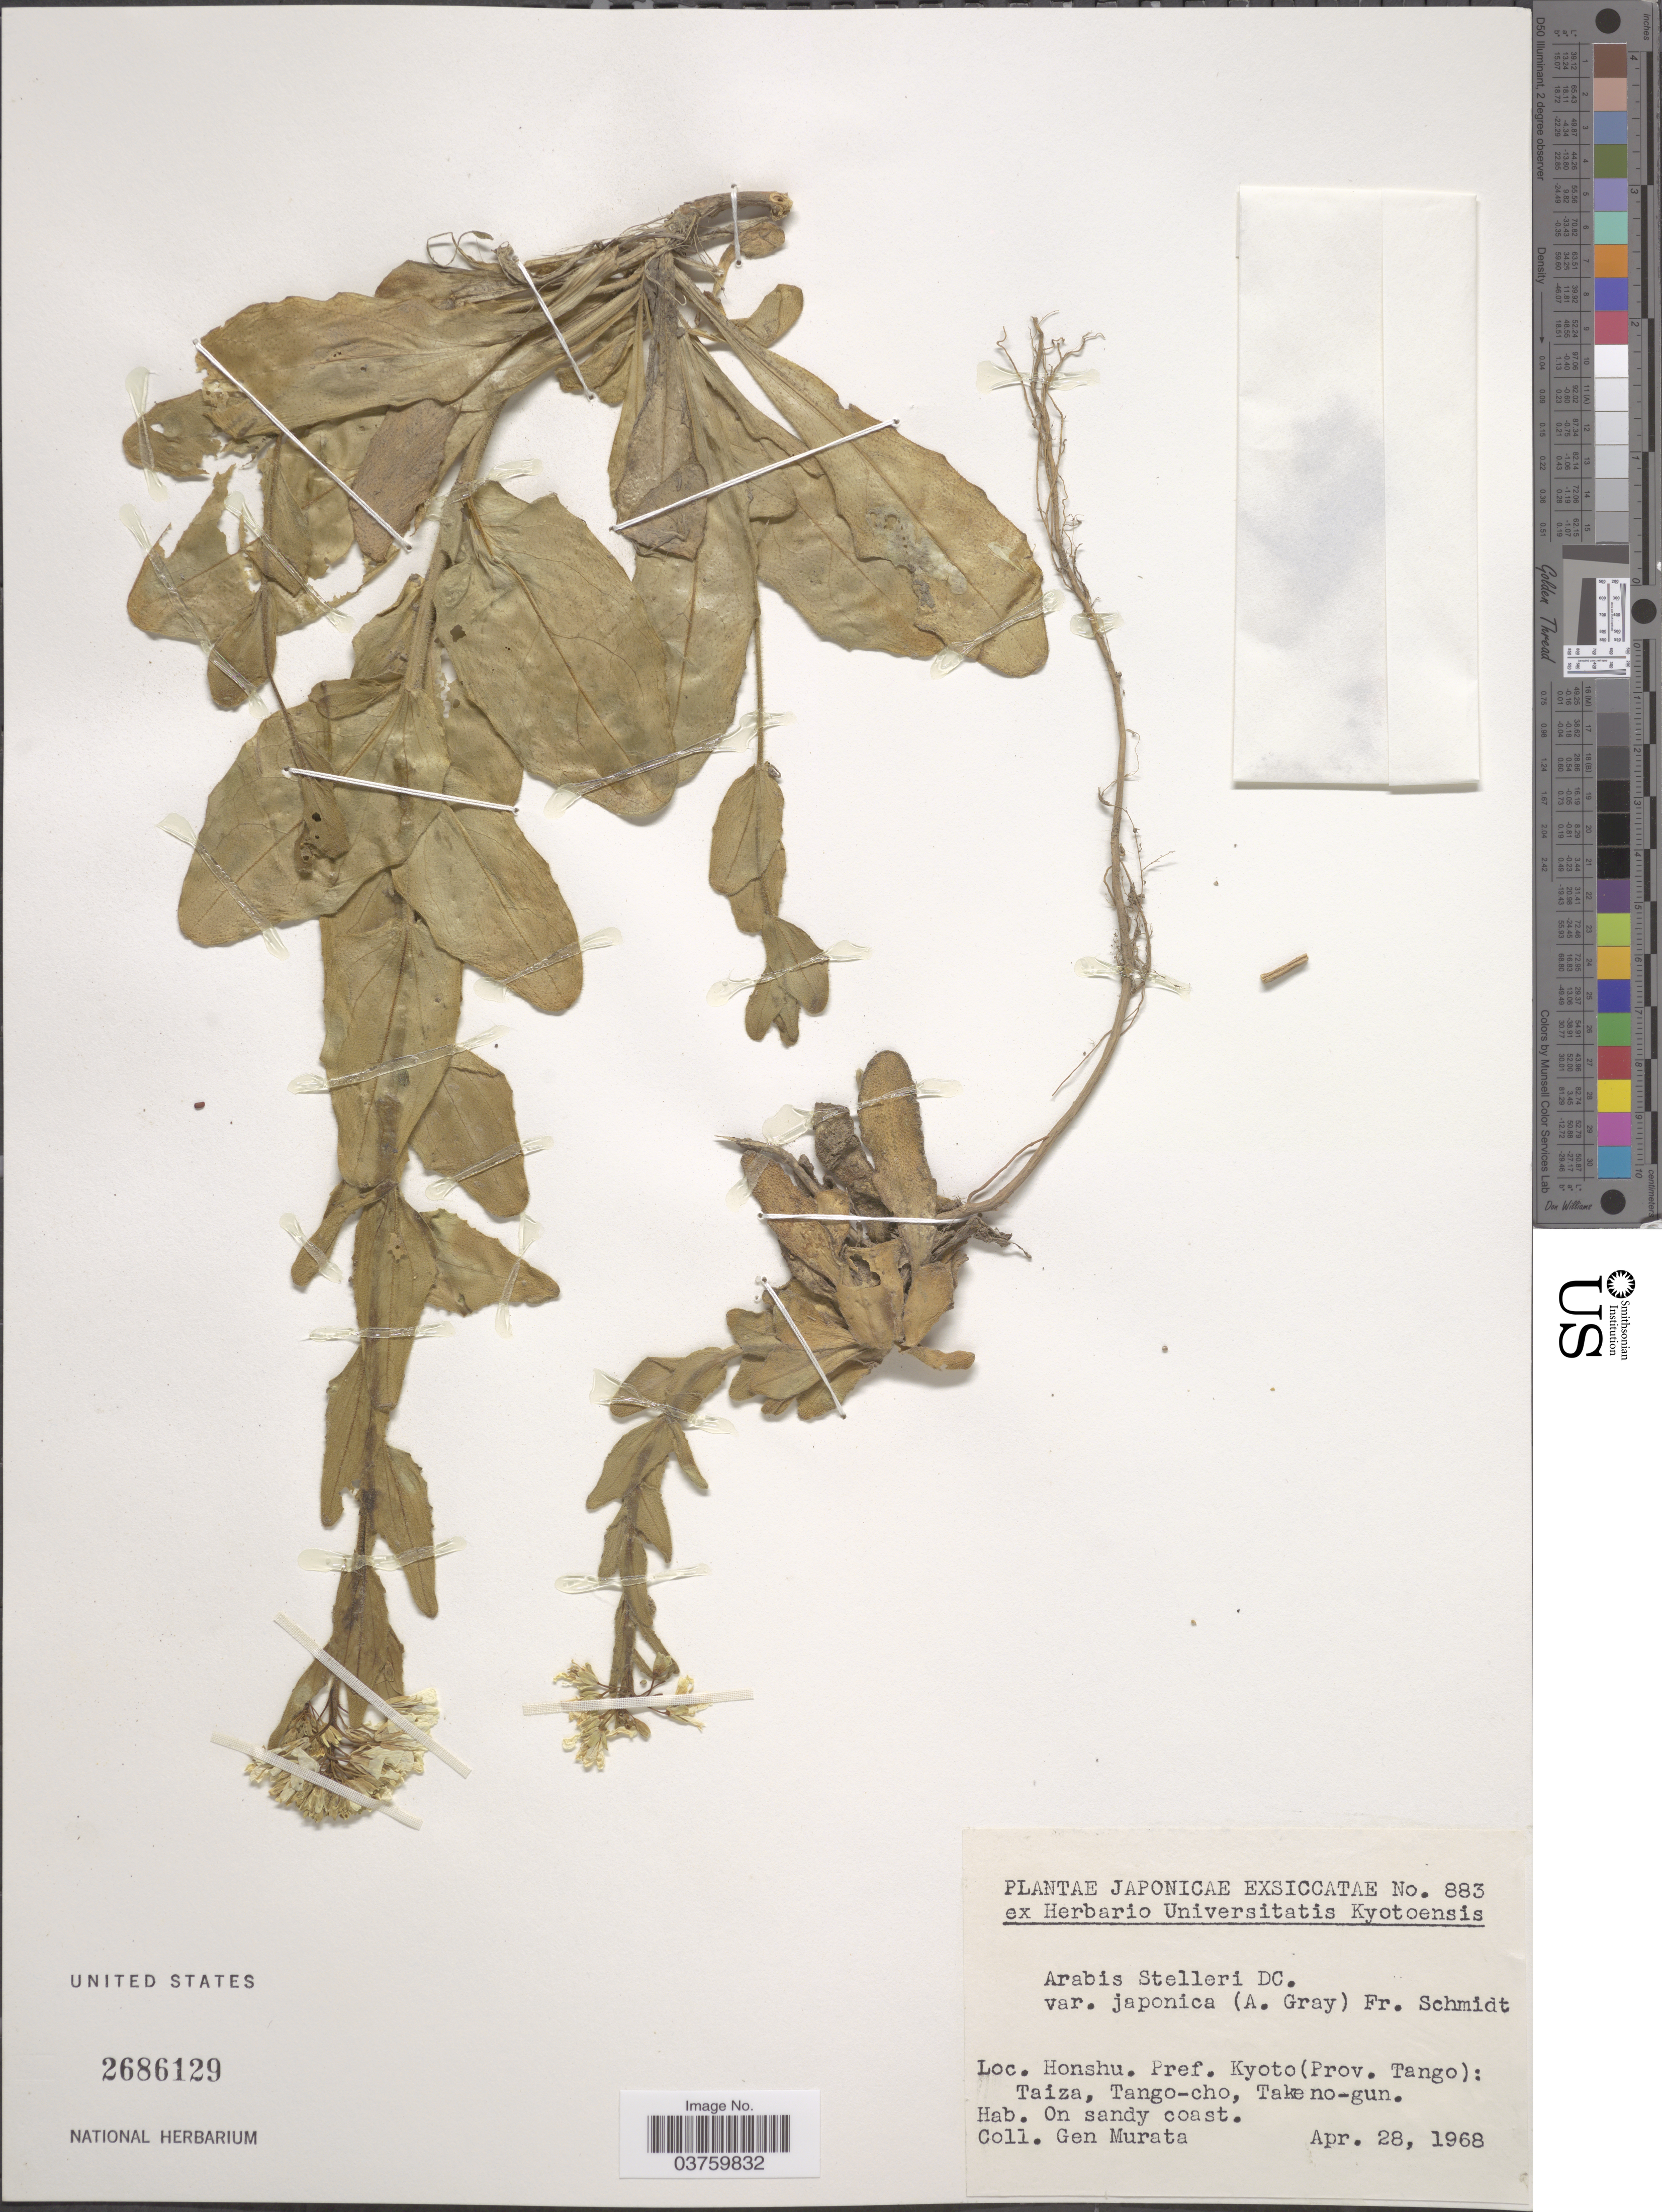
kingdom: Plantae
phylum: Tracheophyta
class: Magnoliopsida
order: Brassicales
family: Brassicaceae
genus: Arabis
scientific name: Arabis stelleri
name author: DC.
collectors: G. Murata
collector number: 883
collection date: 1968-04-28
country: Japan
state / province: Kyoto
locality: Honshu. Pref. Kyoto (Prov. Tango): Taiza, Tango-cho, Take no-gun.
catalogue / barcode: US 2686129